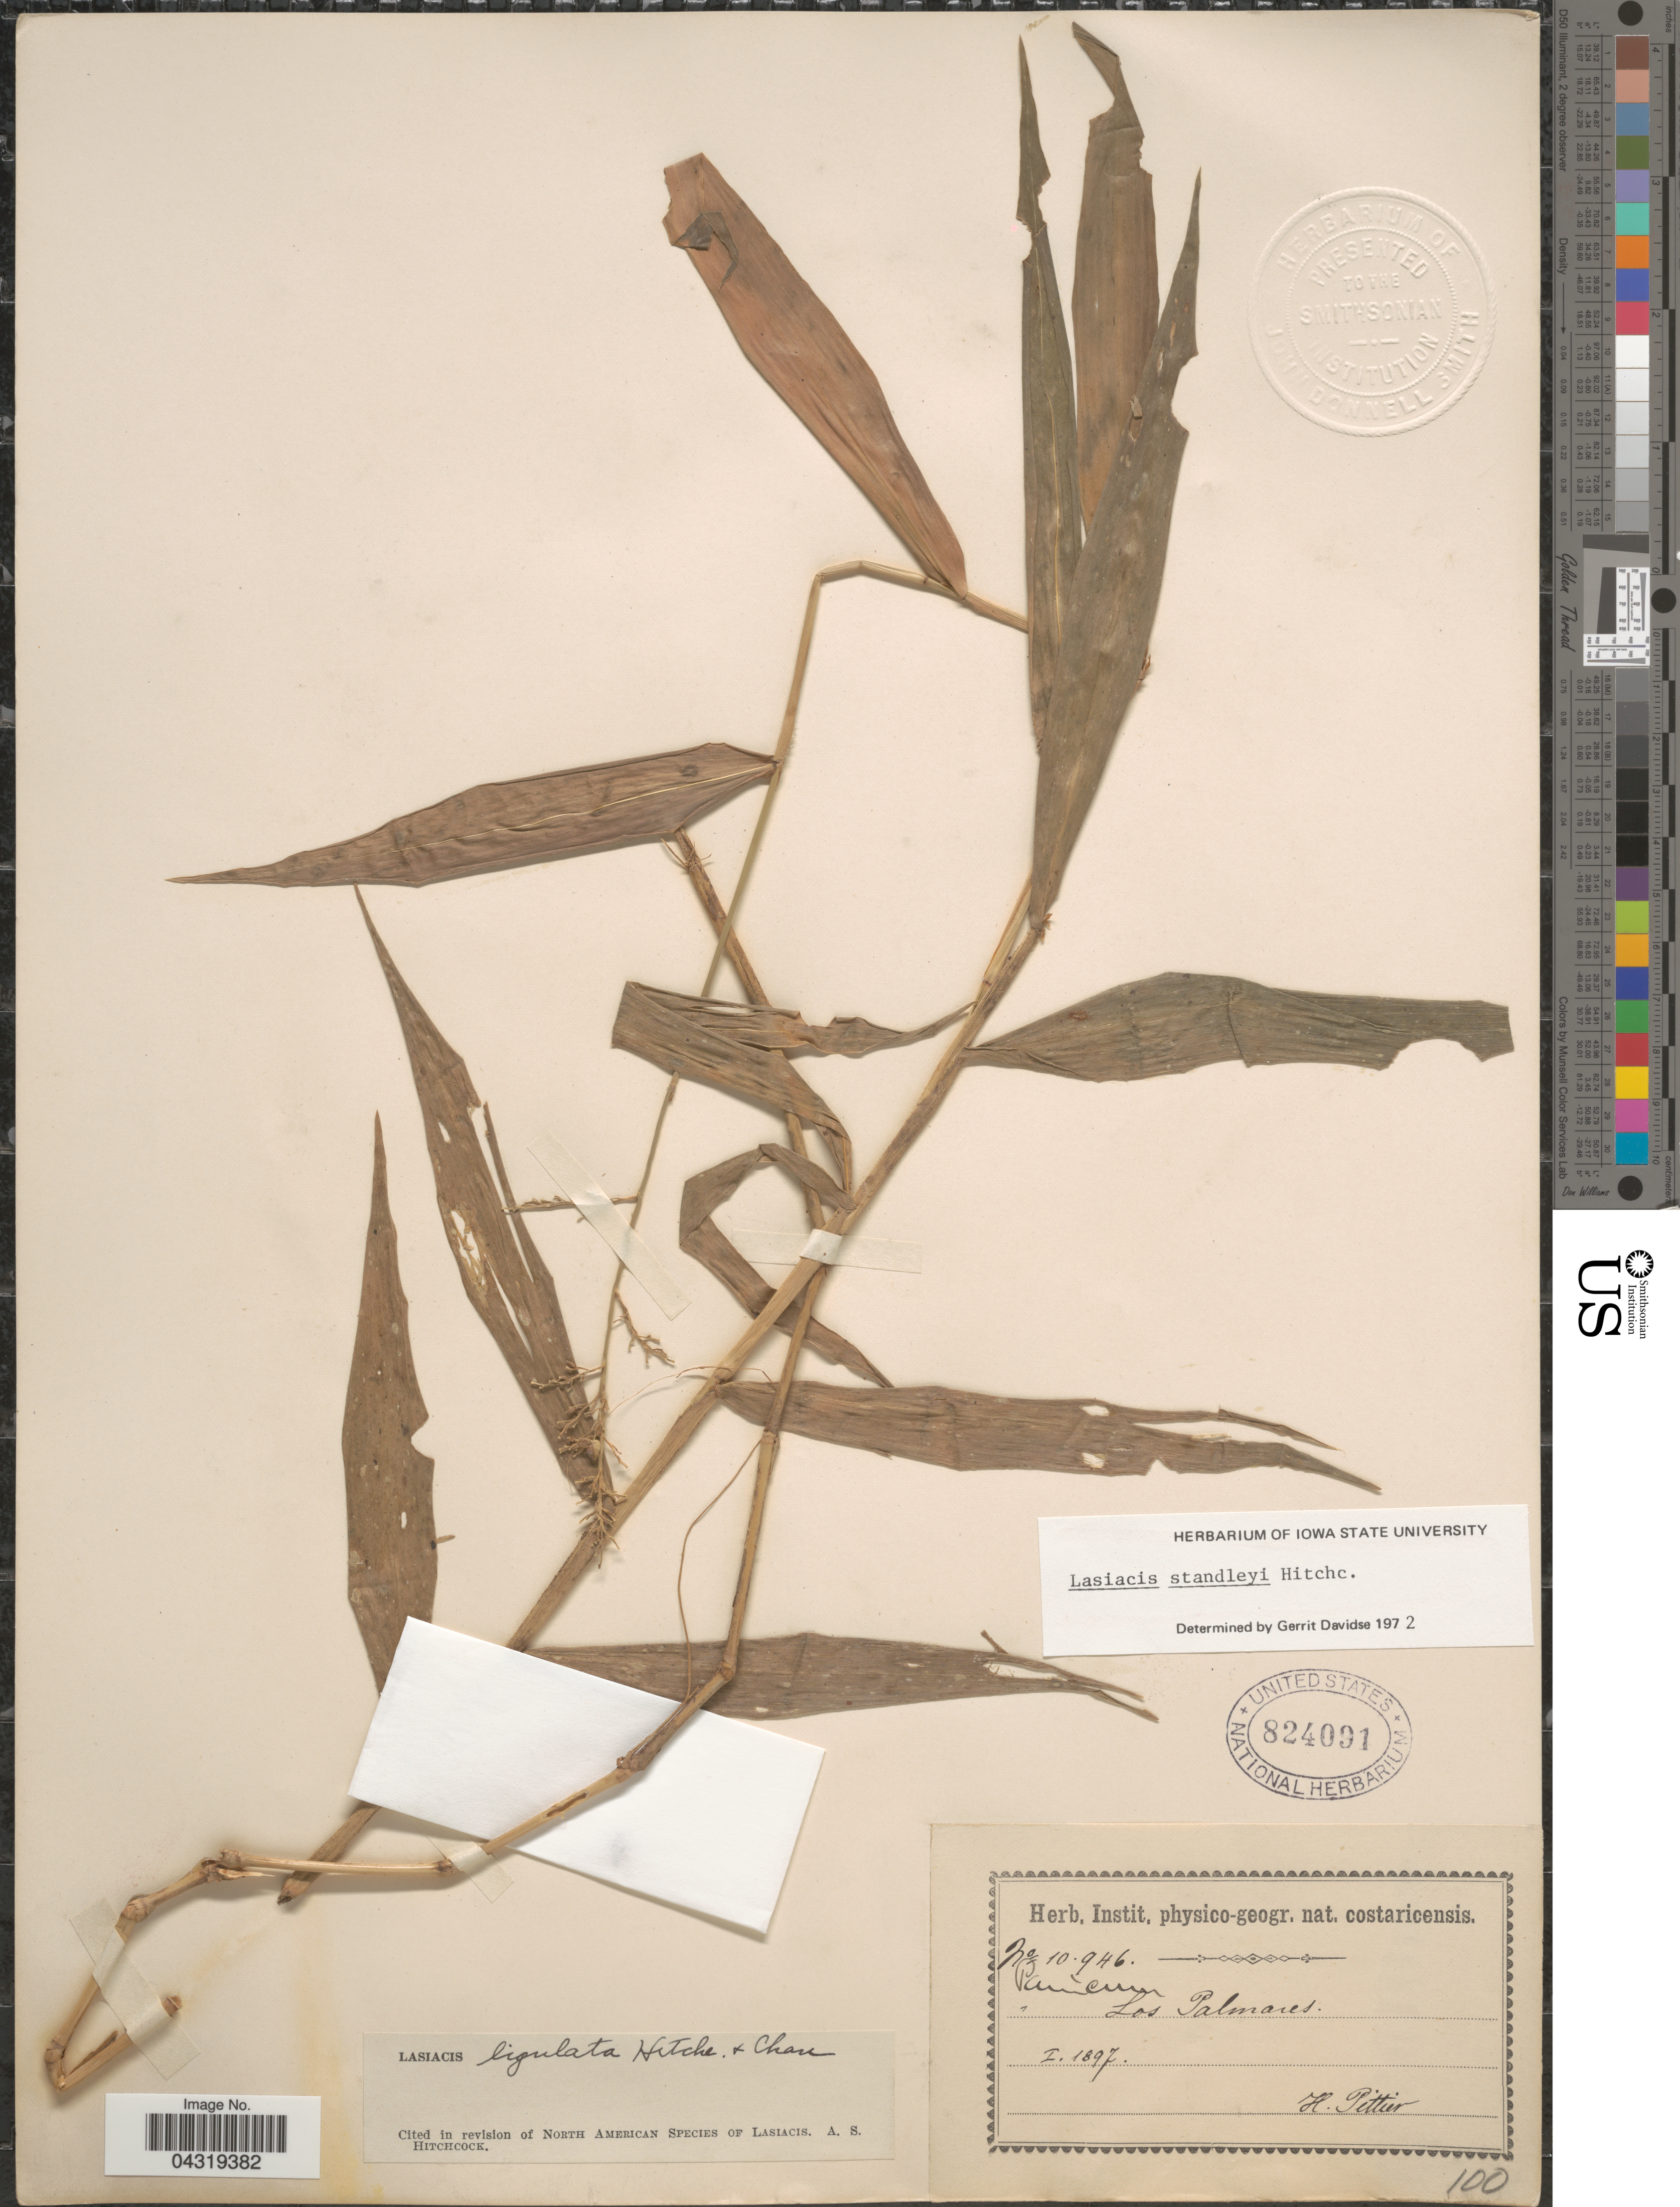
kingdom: Plantae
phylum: Tracheophyta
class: Liliopsida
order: Poales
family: Poaceae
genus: Lasiacis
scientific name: Lasiacis standleyi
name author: Hitchc.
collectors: Pittier, --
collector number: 10946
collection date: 1897-01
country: Costa Rica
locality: Los Palmares.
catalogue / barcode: US 824091